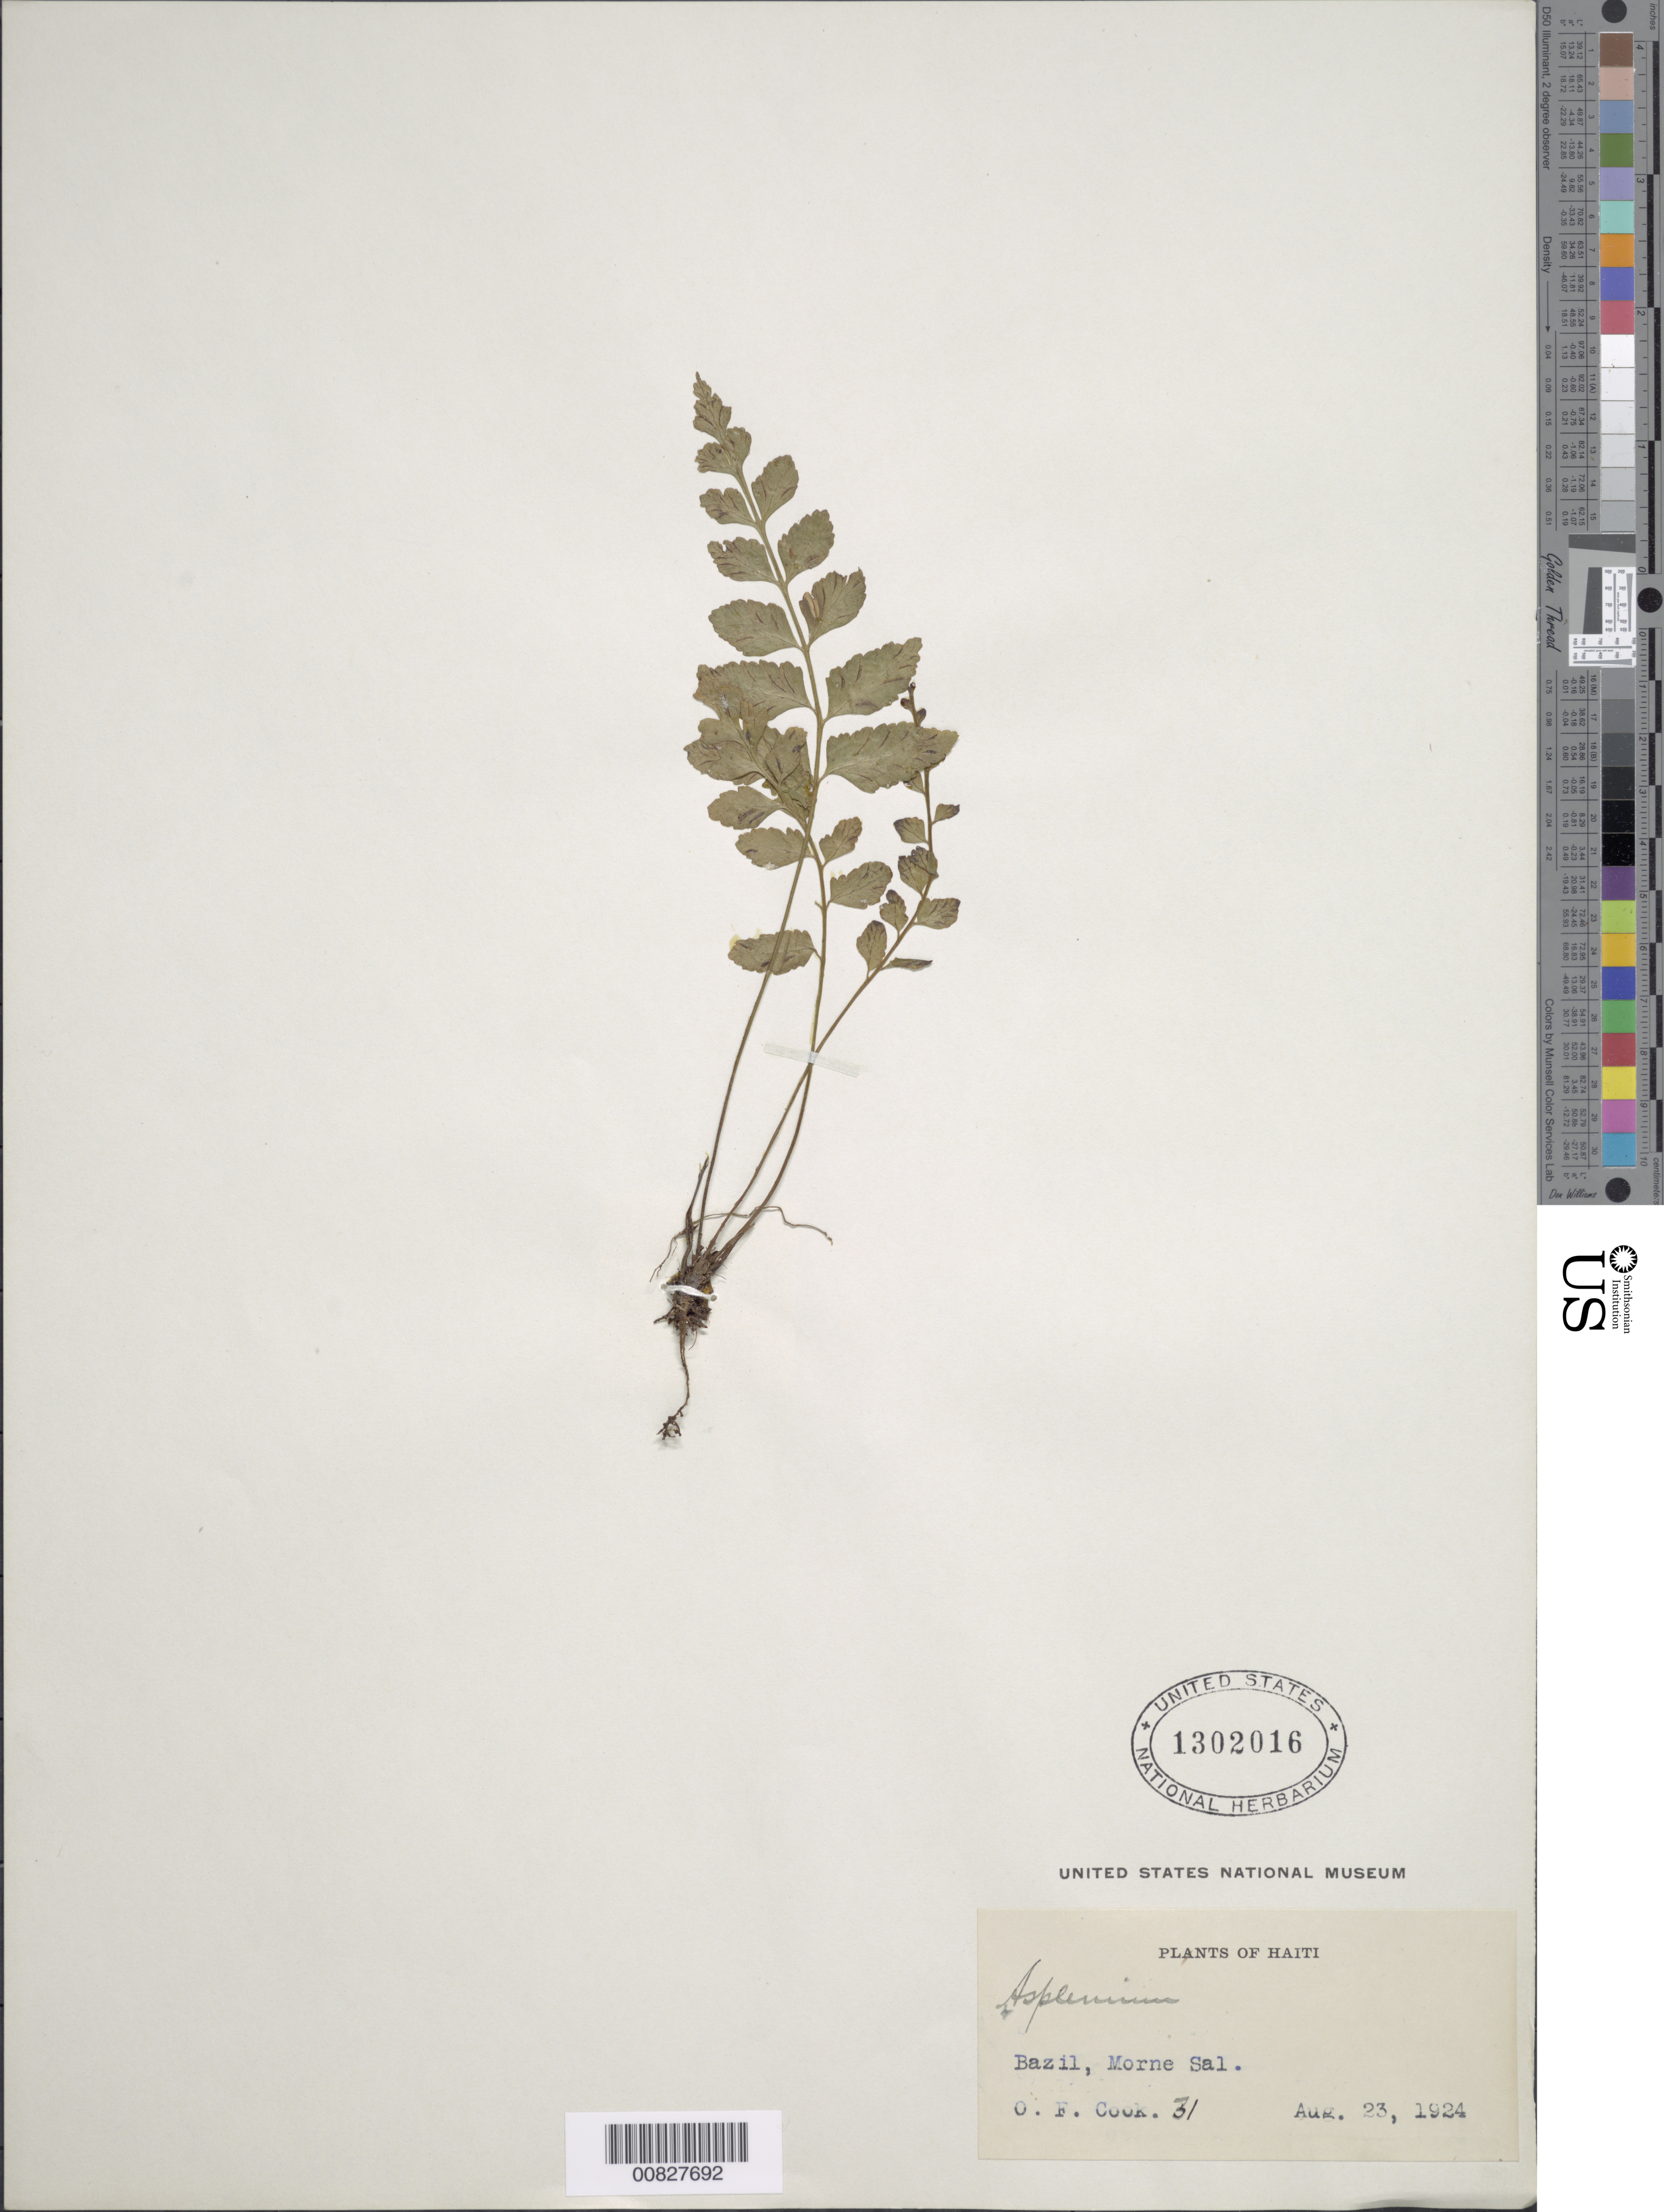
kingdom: Plantae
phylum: Tracheophyta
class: Polypodiopsida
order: Polypodiales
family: Aspleniaceae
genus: Asplenium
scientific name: Asplenium sp.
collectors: O. F. Cook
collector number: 31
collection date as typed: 23 Aug 1924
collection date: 1924-08-23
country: Haiti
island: Hispaniola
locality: Bazil, Morne Sal.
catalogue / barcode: US 1302016